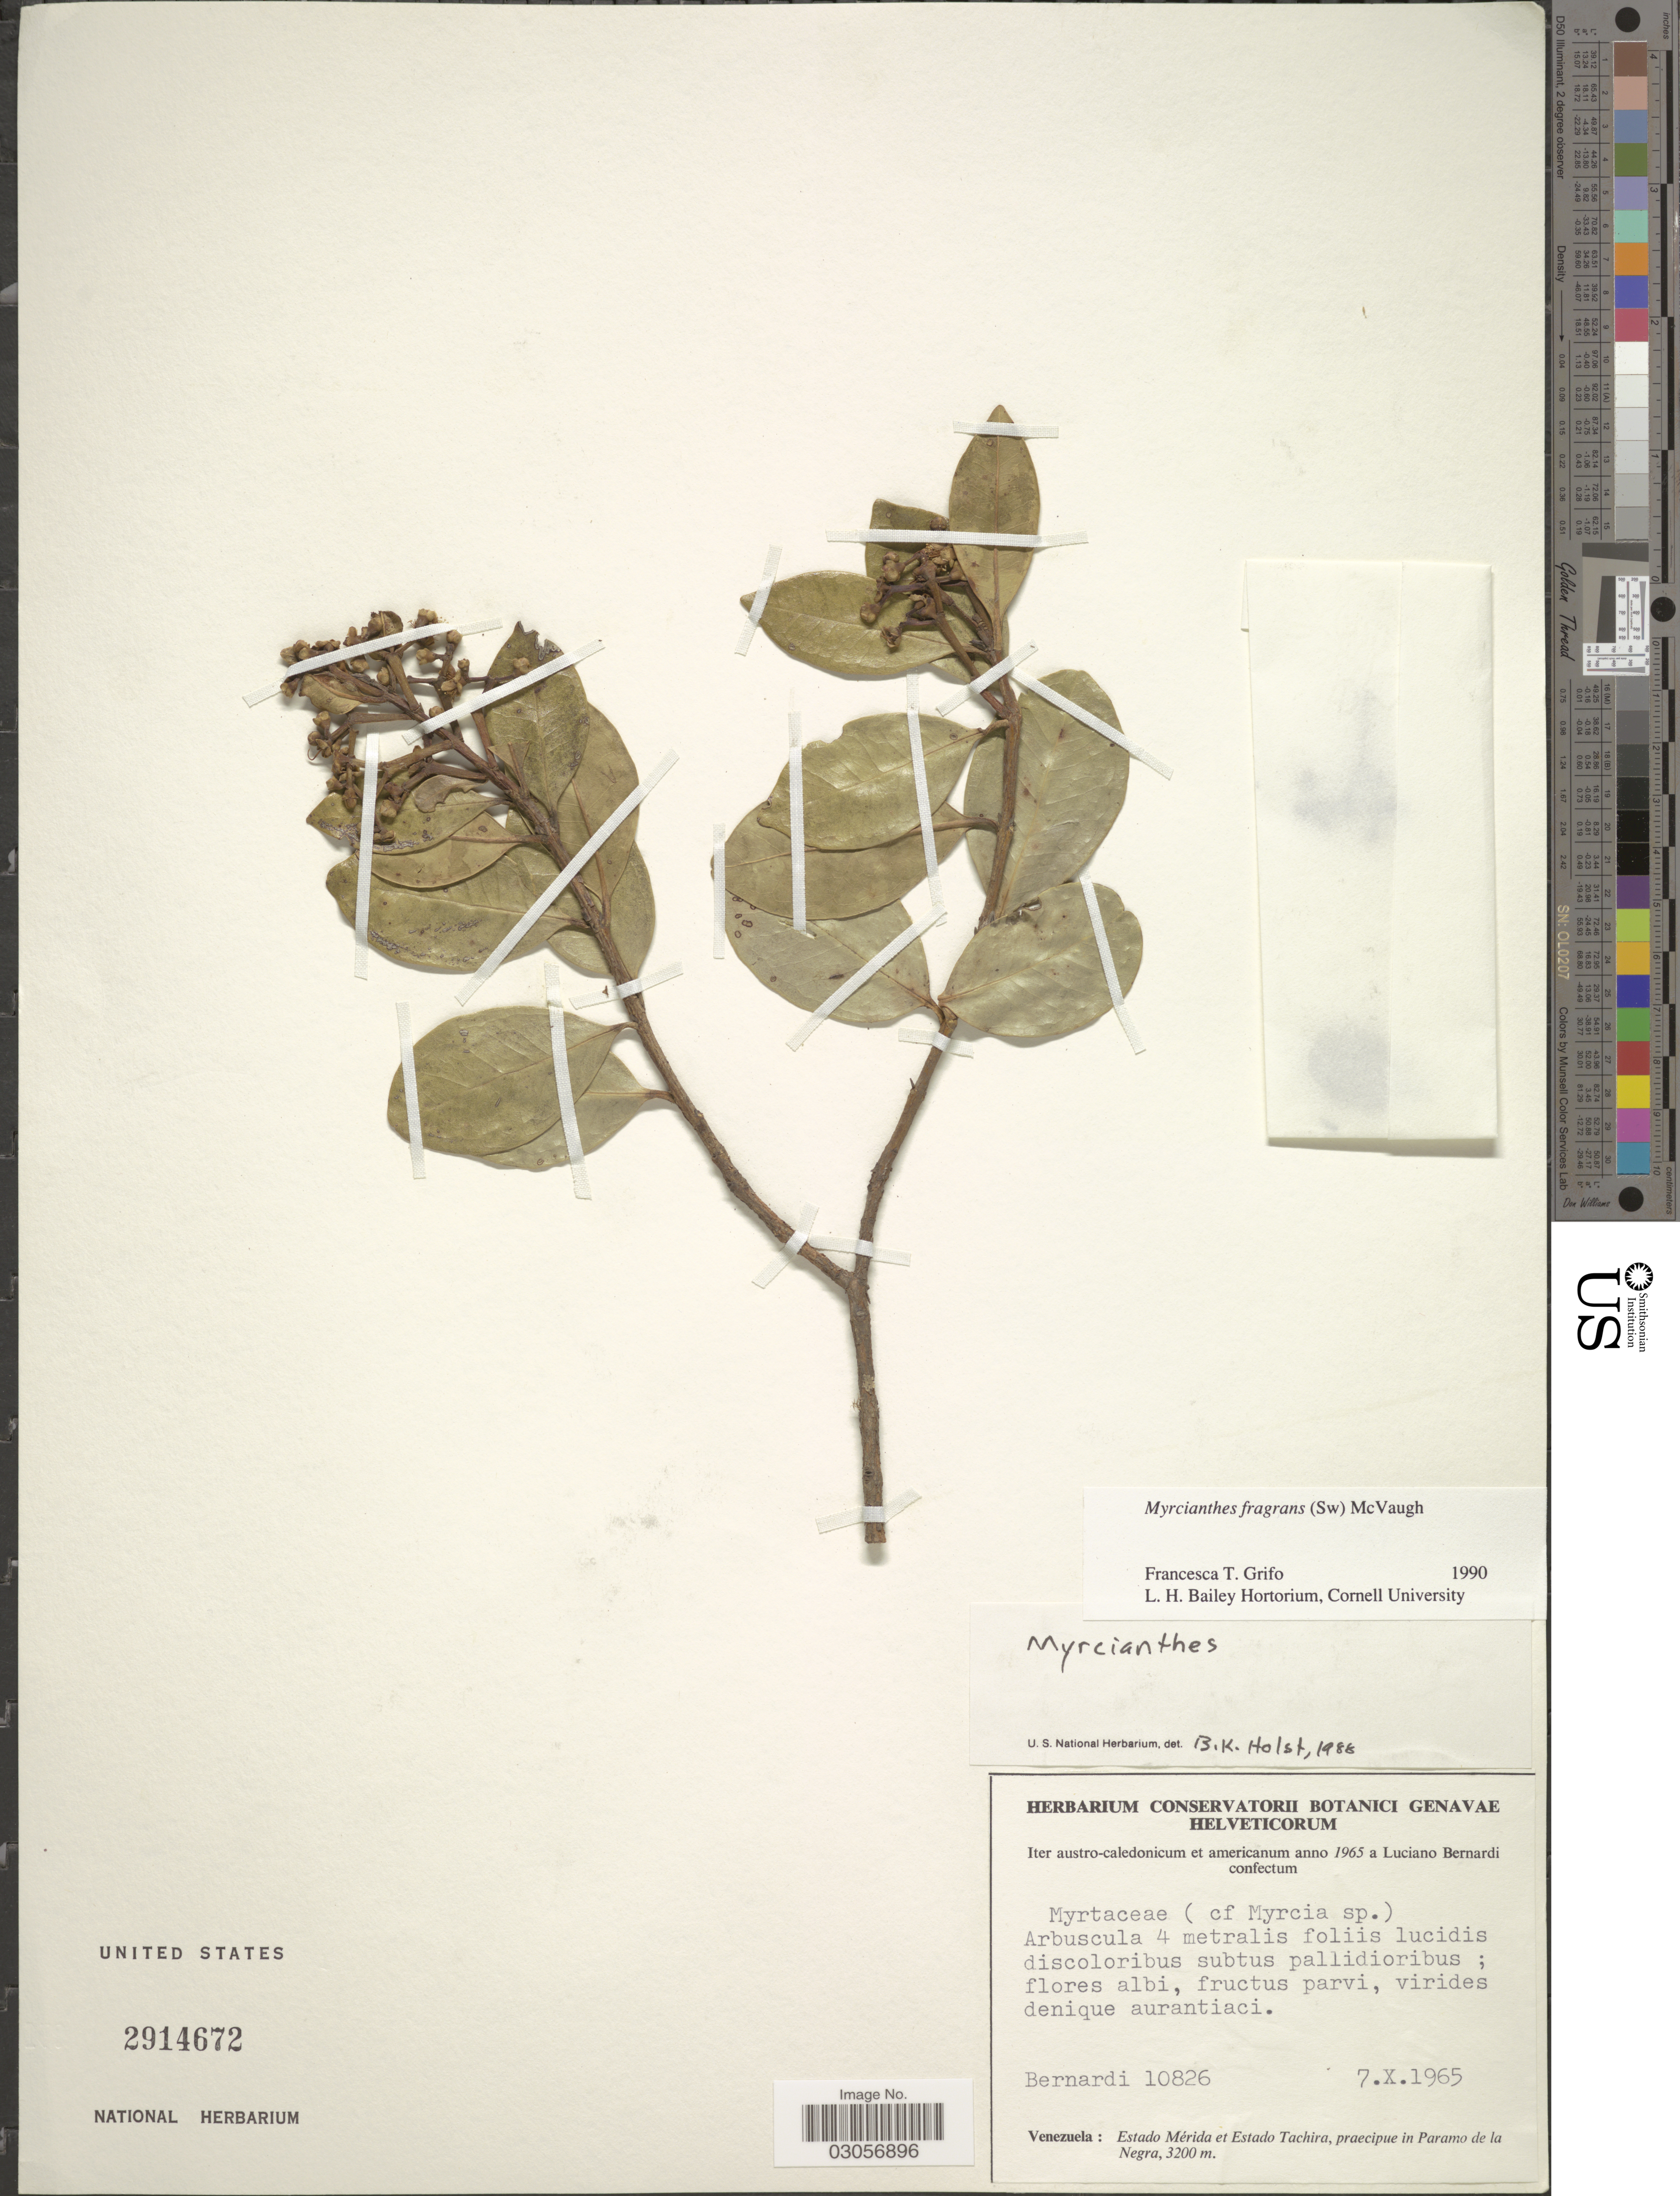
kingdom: Plantae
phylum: Tracheophyta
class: Magnoliopsida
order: Myrtales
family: Myrtaceae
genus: Myrcianthes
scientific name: Myrcianthes fragrans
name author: (Sw.) McVaugh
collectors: L. Bernardi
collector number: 10826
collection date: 1965-10-07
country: Venezuela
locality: Estado Mérida et Estado Tachira, praecipue in Paramo de la Negra.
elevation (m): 3200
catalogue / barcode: US 2914672